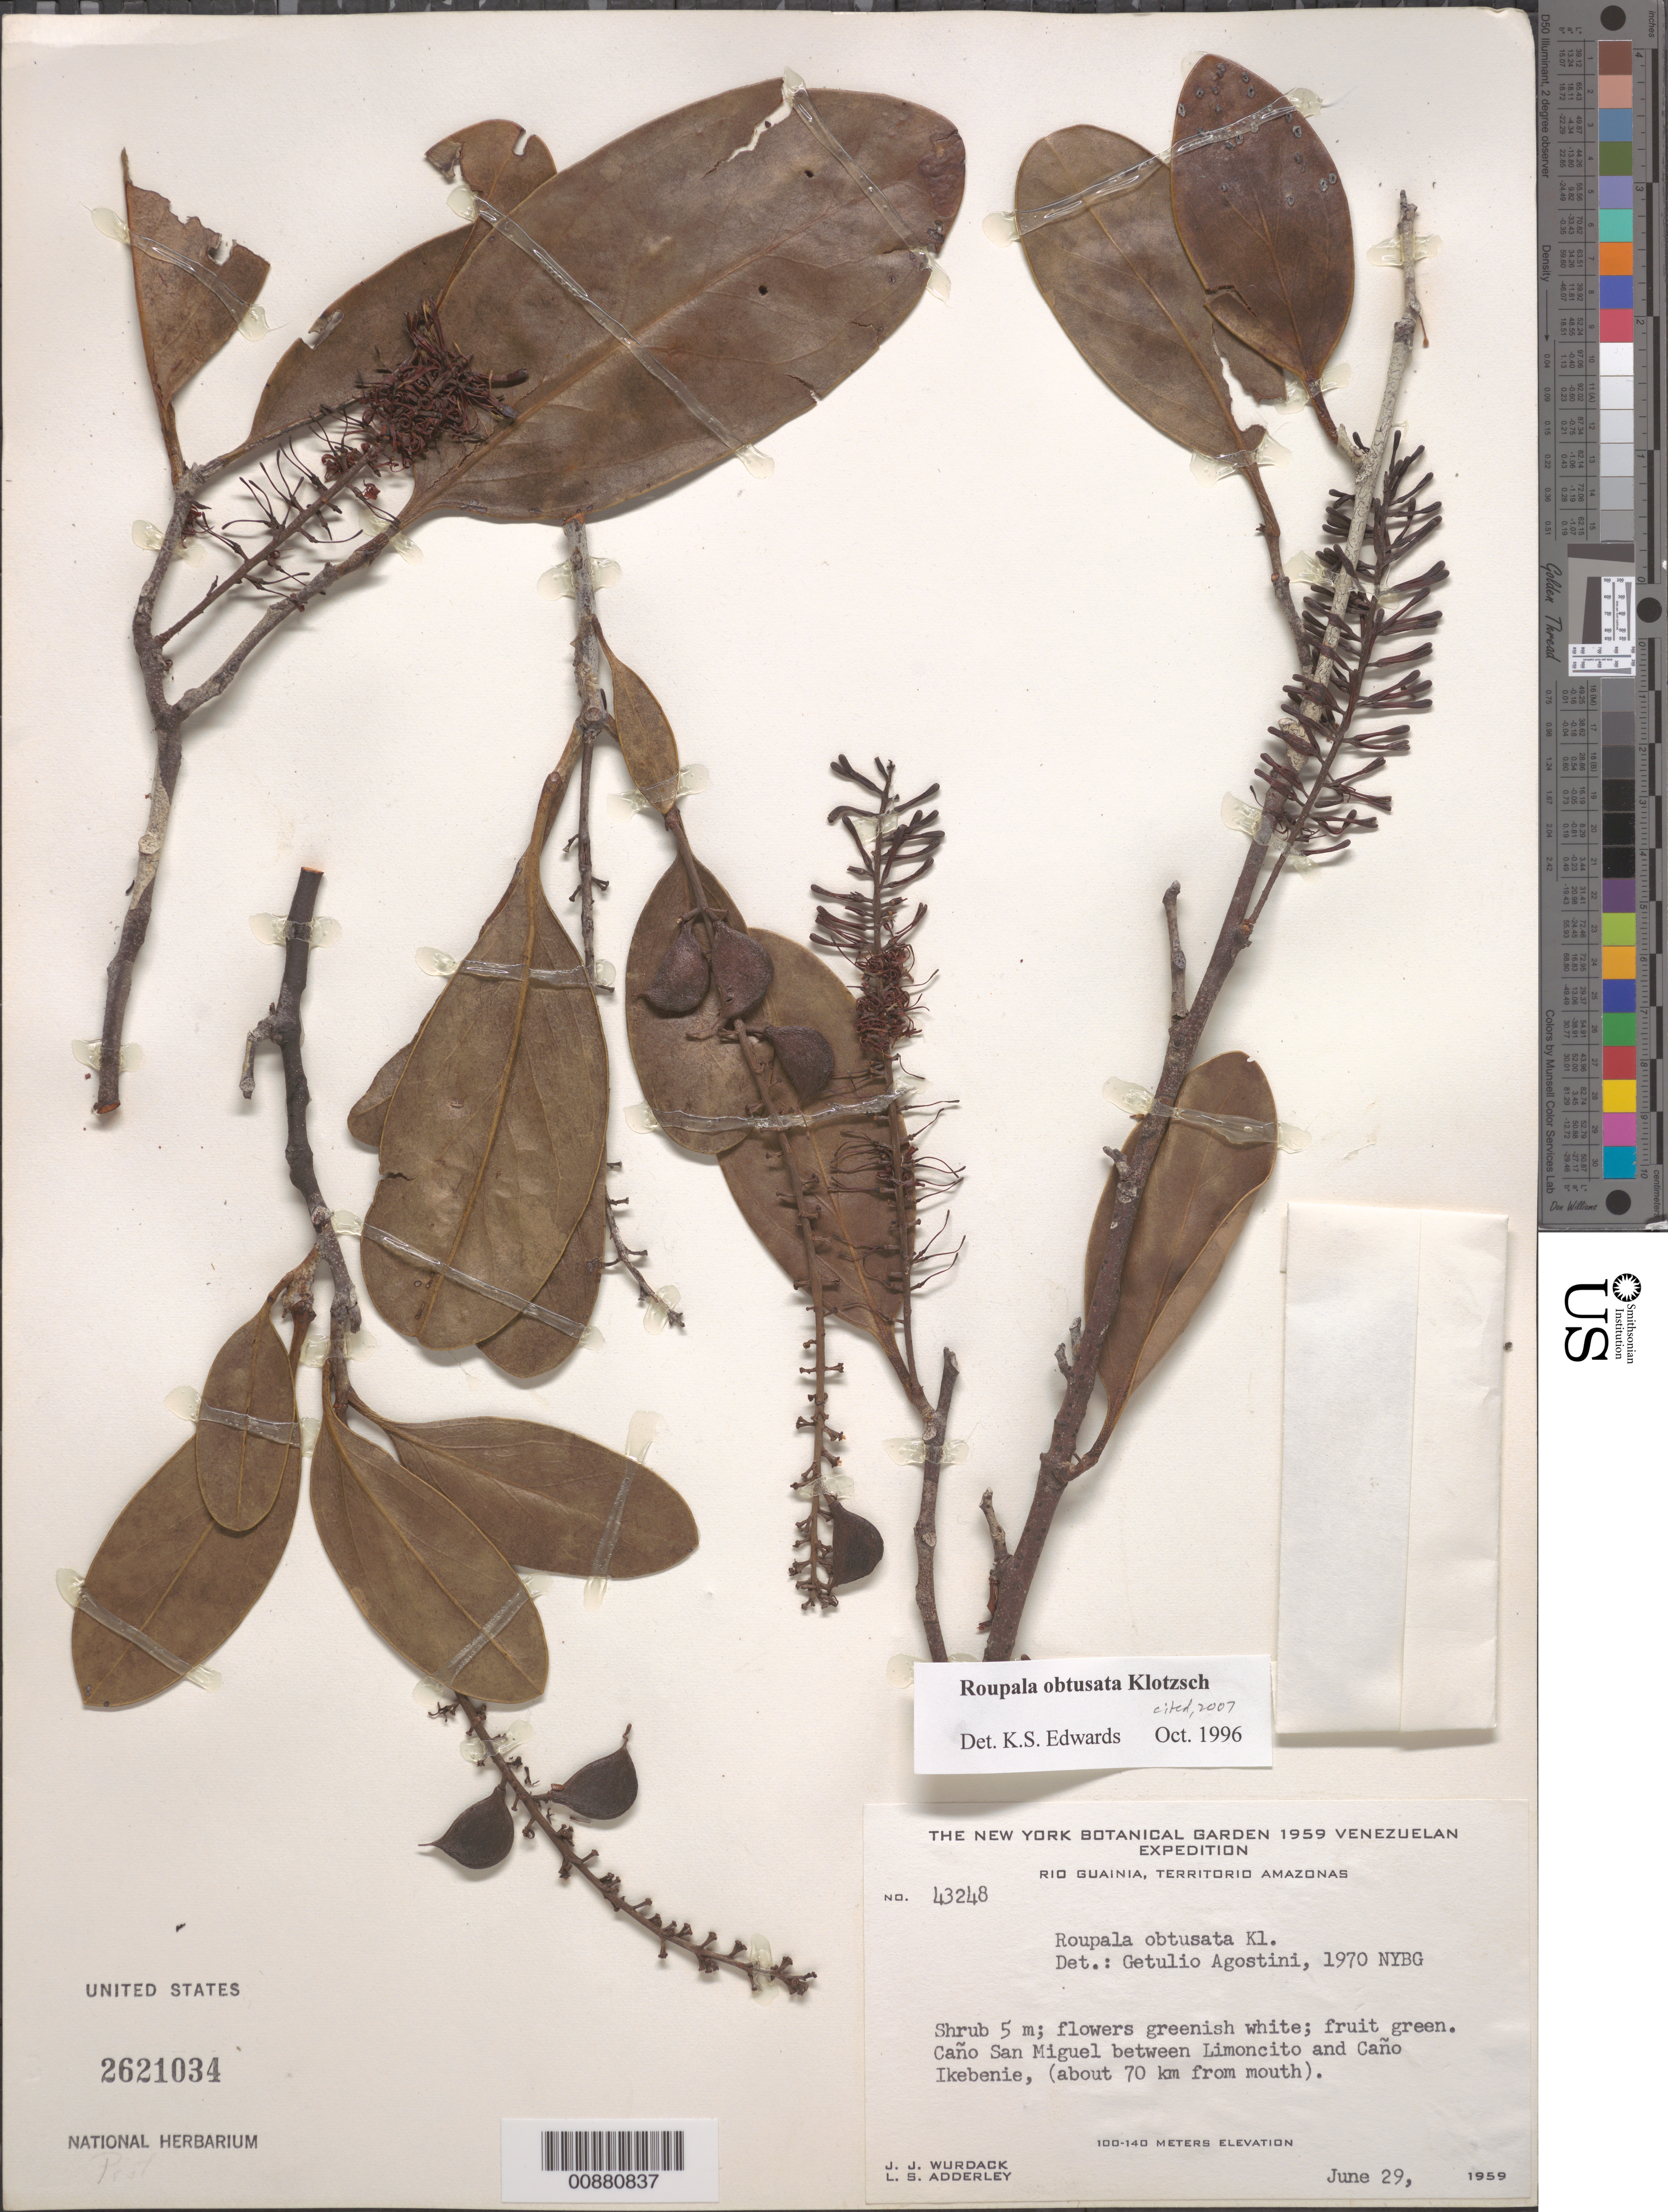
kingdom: Plantae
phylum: Tracheophyta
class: Magnoliopsida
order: Proteales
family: Proteaceae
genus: Roupala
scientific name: Roupala obtusata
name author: Klotzsch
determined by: Edwards, K. S.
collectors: J. J. Wurdack & L. S. Adderley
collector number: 43248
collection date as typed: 29-Jun-59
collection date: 1959-06-29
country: Venezuela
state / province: Amazonas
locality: Caño San Miguel, between Limoncito and Caño Ikebenie, Río Guainia (about 70 km from river mouth)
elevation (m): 100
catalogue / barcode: US 2621034